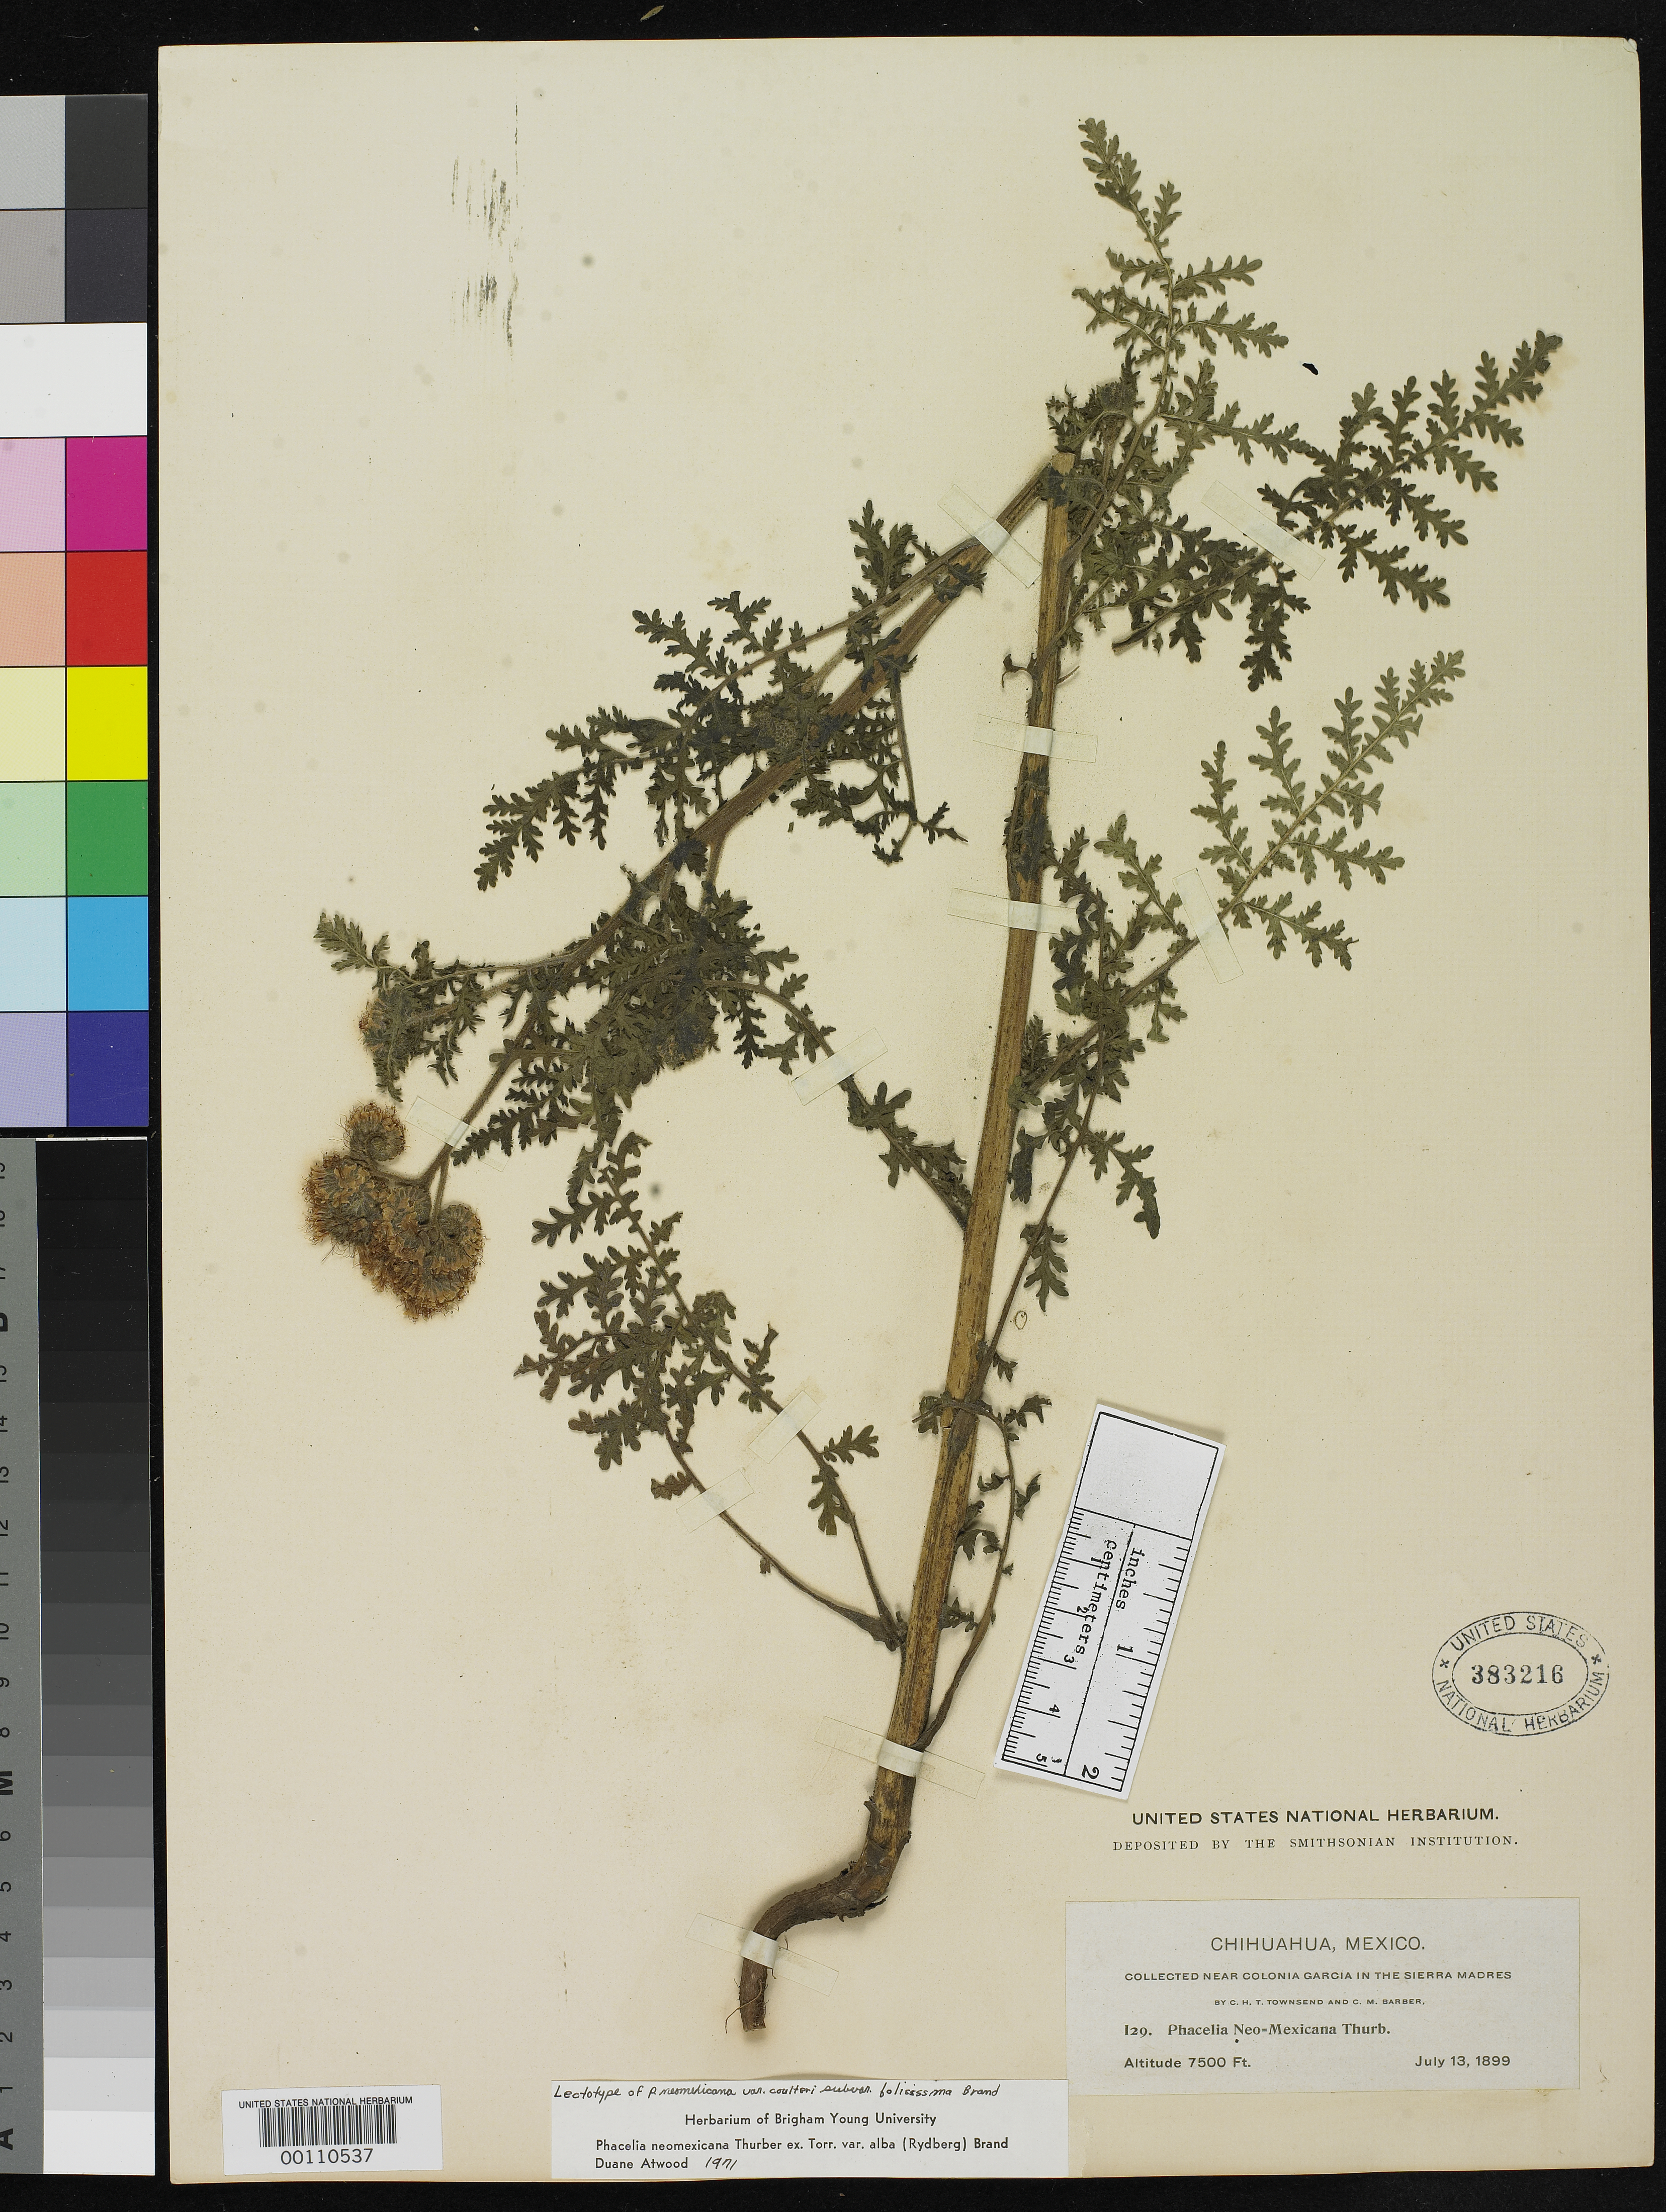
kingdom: Plantae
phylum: Tracheophyta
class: Magnoliopsida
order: Boraginales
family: Hydrophyllaceae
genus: Phacelia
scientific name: Phacelia neomexicana subvar. foliosissima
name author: Brand in Engl.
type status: Lectotype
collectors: C. H. T. Townsend & C. Barber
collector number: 129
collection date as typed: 13 Jul 1899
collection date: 1899-07-13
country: Mexico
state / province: Chihuahua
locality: Sierra Madres, near Colonia Garcia.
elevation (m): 2286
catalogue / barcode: US 383216